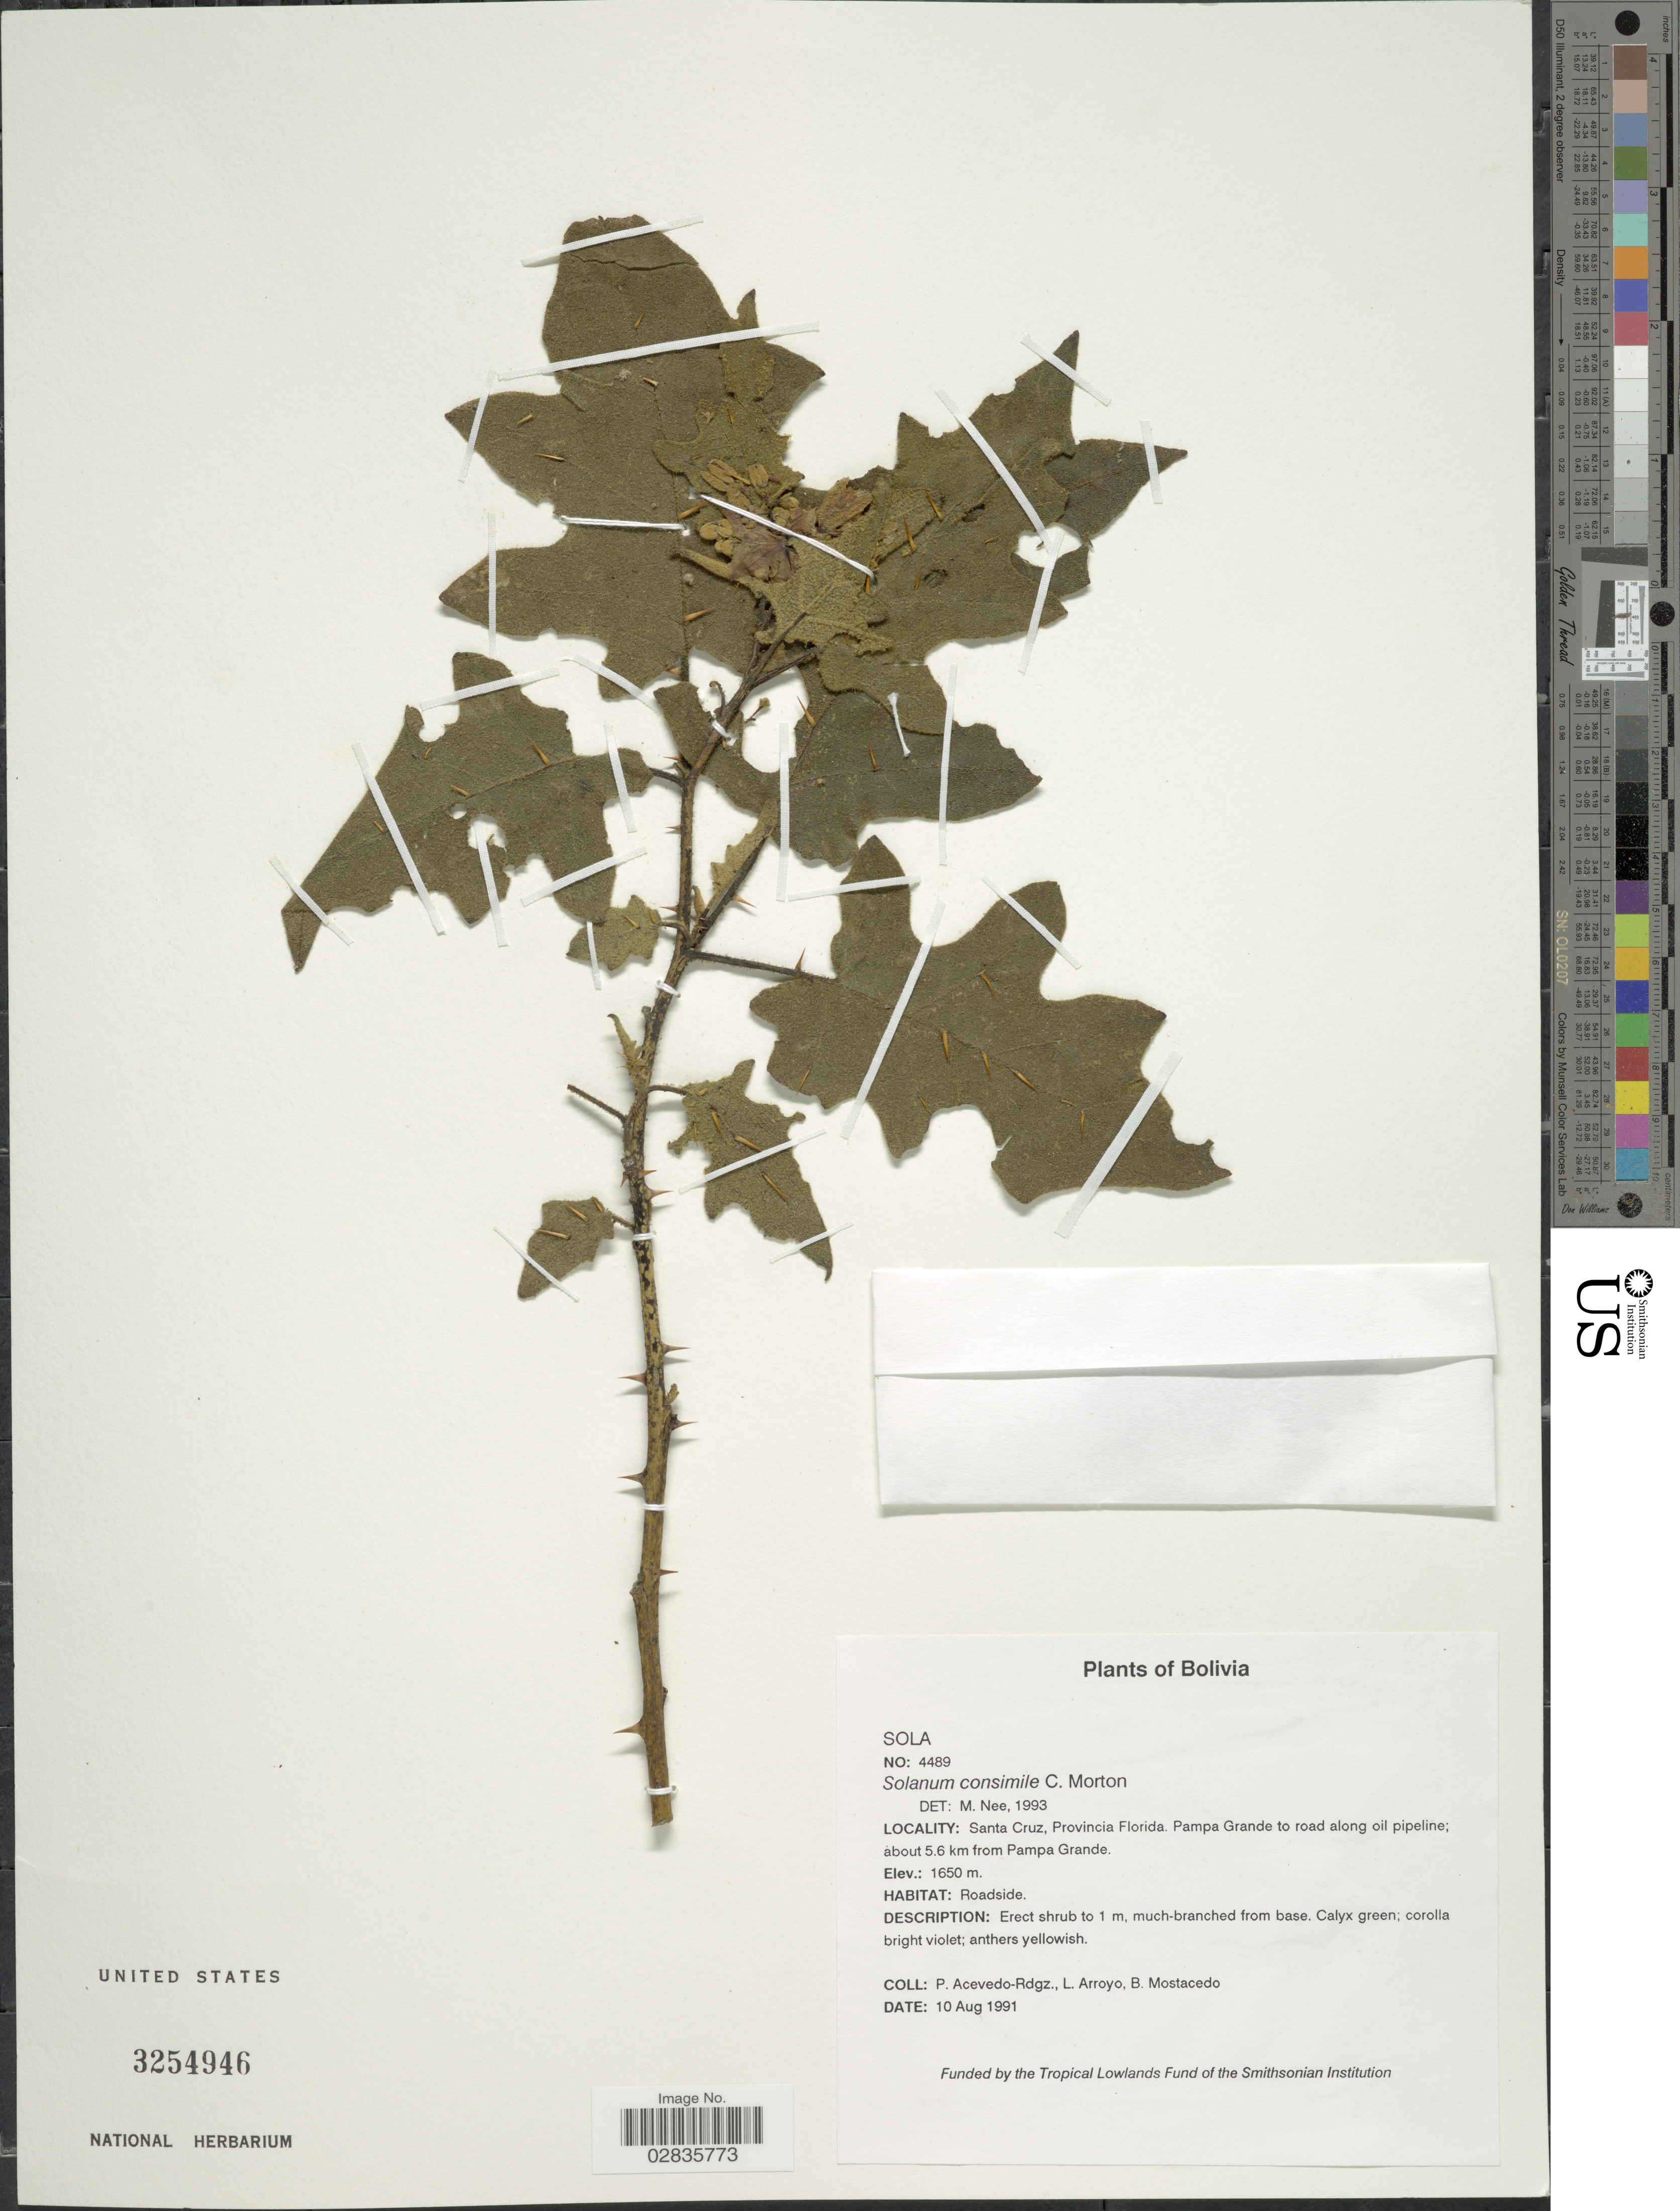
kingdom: Plantae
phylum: Tracheophyta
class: Magnoliopsida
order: Solanales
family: Solanaceae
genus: Solanum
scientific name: Solanum consimile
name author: C.V. Morton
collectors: P. Acevedo-Rodr., L. Arroyo & B. Mostacedo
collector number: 4489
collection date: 1991-08-10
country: Bolivia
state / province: Santa Cruz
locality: Provincia Florida, Pampa Grande to road along oil pipeline; about 5.6 km from Pampa Grande.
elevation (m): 1650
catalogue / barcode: US 3254946